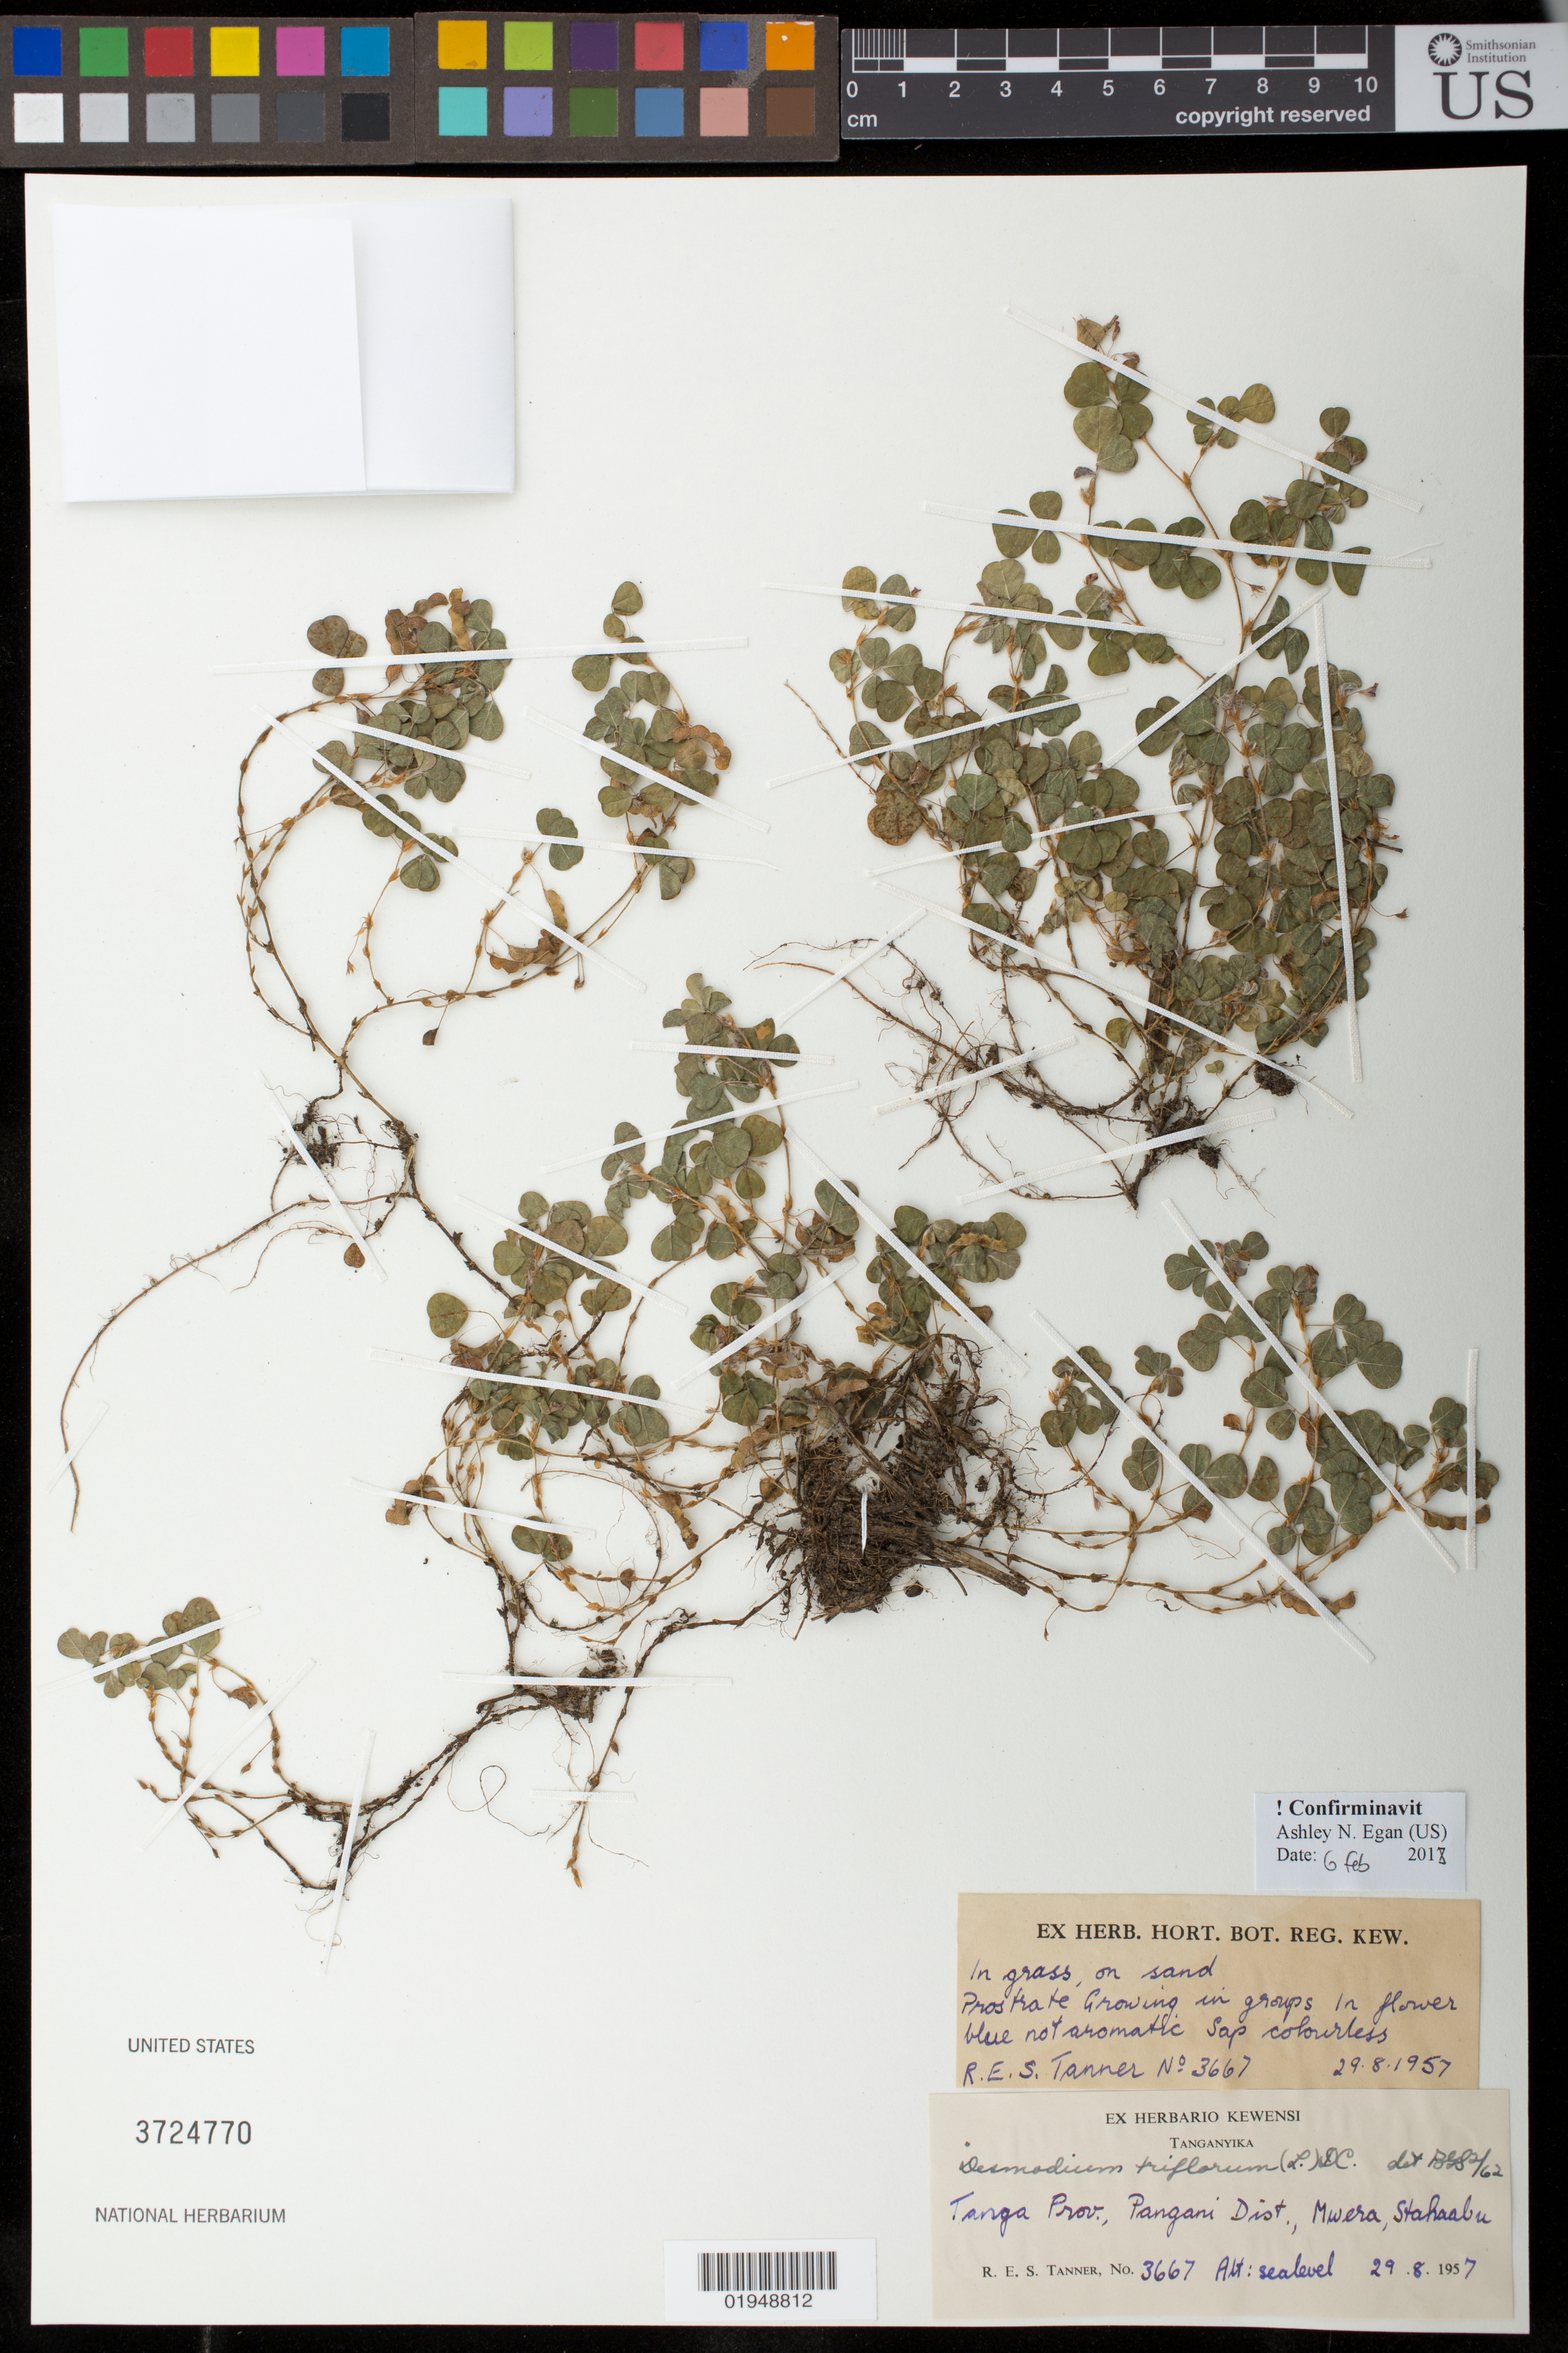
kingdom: Plantae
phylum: Tracheophyta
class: Magnoliopsida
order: Fabales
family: Fabaceae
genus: Grona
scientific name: Grona triflora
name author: (L.) H. Ohashi & K. Ohashi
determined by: Strong, Mark T., (BOT), Smithsonian Institution - National Museum of Natural History (UNITED STATES)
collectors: R. Tanner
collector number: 3667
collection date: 1957-08-29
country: Tanzania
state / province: Tanga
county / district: Pangani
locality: Pangani Dist., Mwera, Stahaabu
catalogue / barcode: US 3724770